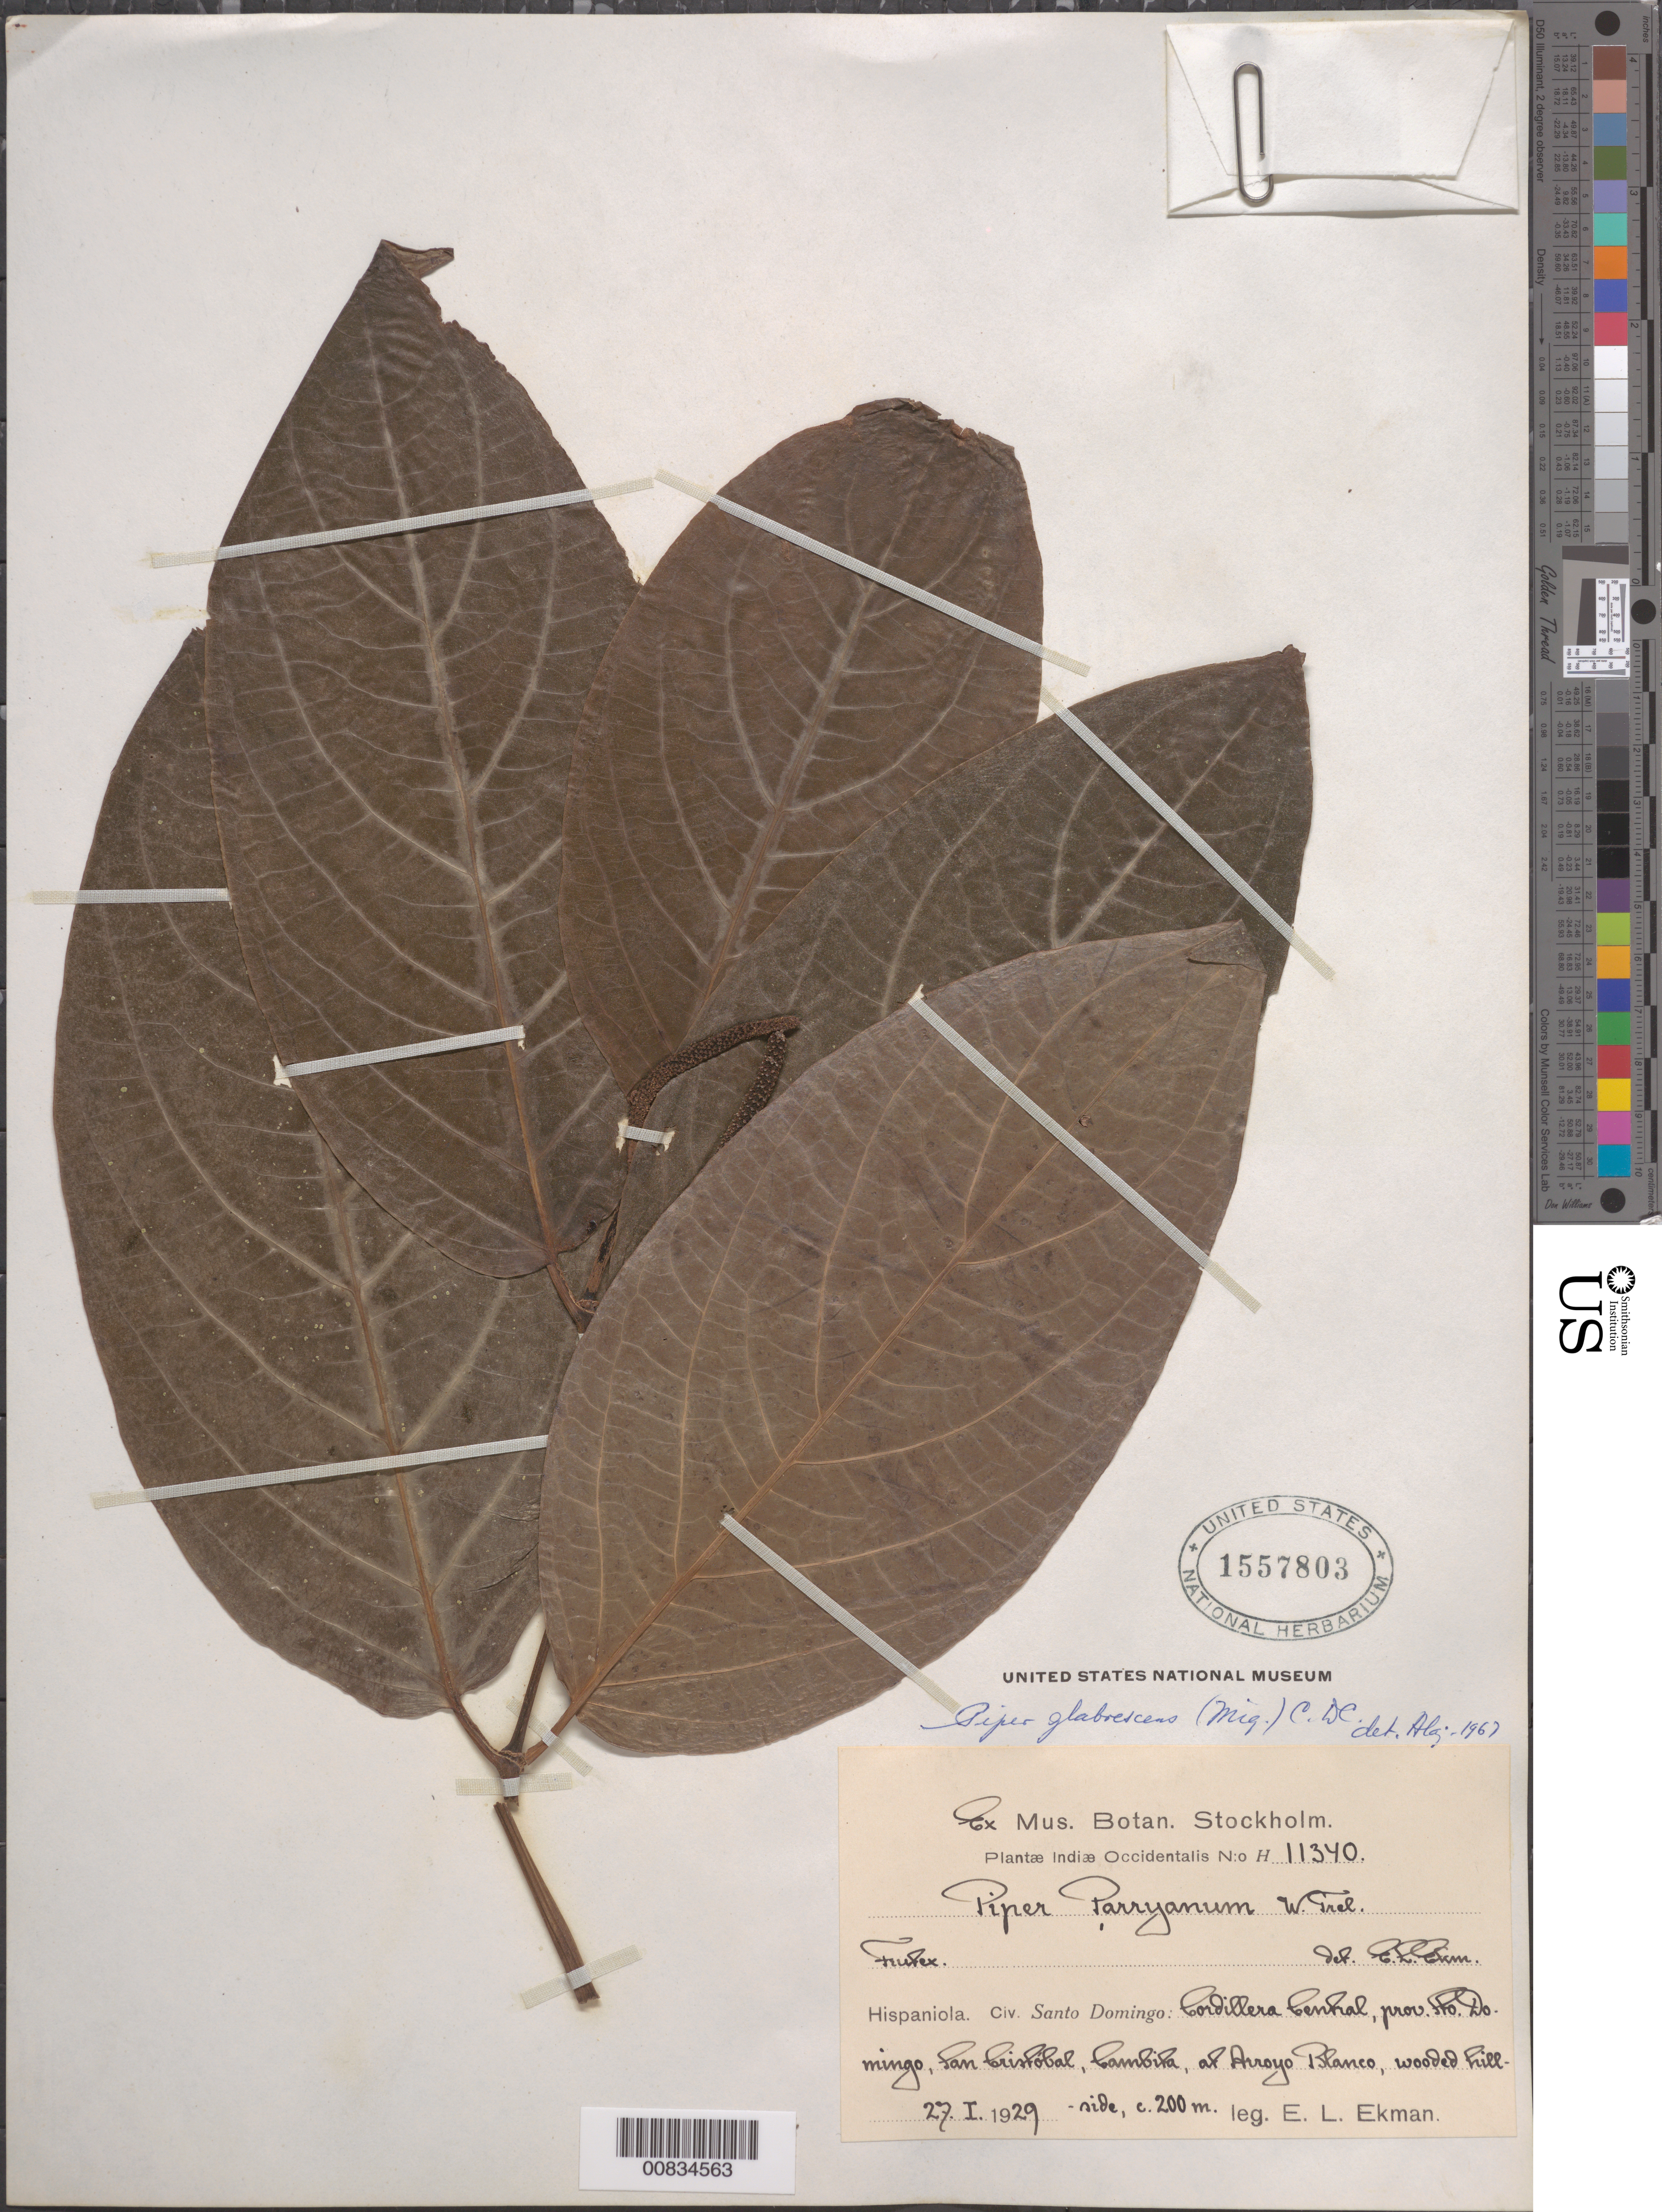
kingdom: Plantae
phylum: Tracheophyta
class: Magnoliopsida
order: Piperales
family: Piperaceae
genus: Piper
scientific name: Piper glabrescens var. venezuelense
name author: (C. DC.) Trel. & Yunck.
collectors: E. L. Ekman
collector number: H 11340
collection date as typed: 27 Jan 1929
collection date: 1929-01-27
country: Dominican Republic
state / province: Distrito Nacional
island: Hispaniola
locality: Cordillera Central, Prov. Sto. Domingo, San Cristóbal, Cambita, at Arroyo Blanco.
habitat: Wooded hillside.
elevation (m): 200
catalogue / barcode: US 1557803